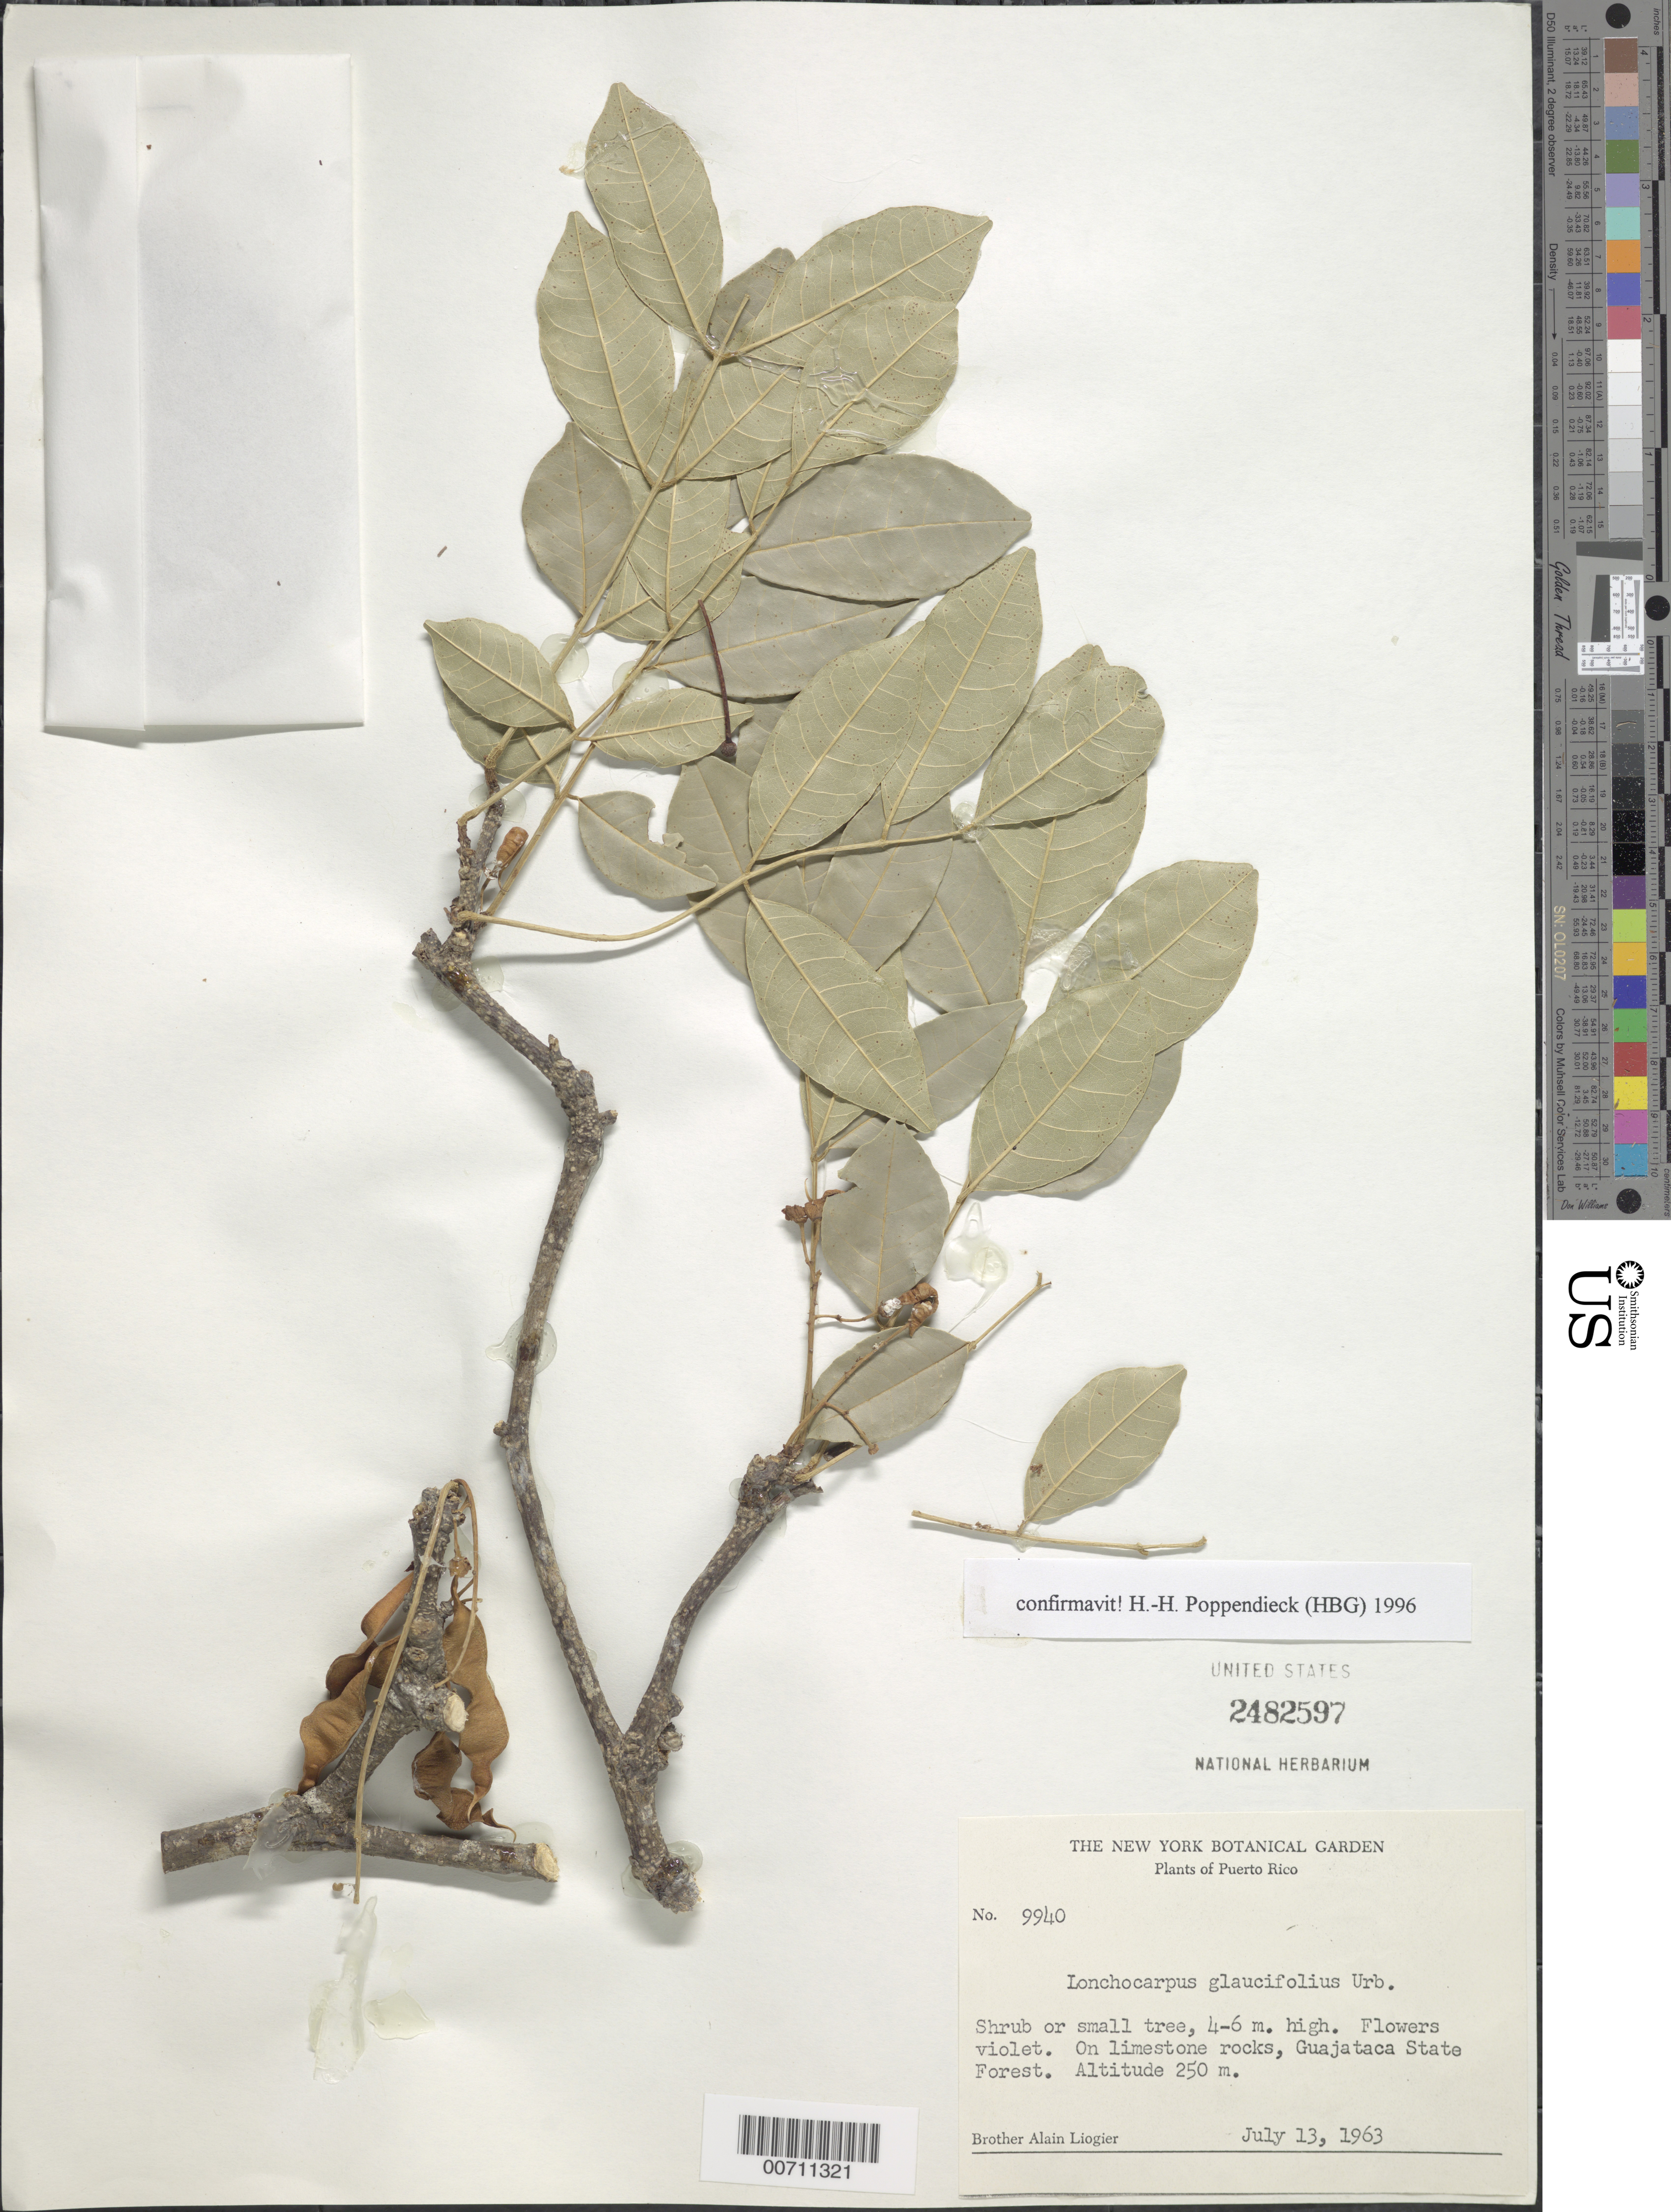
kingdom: Plantae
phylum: Tracheophyta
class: Magnoliopsida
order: Fabales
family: Fabaceae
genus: Lonchocarpus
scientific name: Lonchocarpus glaucifolius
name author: Urb.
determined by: Poppendieck, H.-H., (HBG), Institut fur Allgemeine Botanik und Botanischer Garten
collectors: A. H. Liogier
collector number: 9940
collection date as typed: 13 Jul 1963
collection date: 1963-07-13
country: Puerto Rico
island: Greater Antilles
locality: Guajataca State Forest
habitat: Limestone rocks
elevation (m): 250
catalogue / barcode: US 2482597